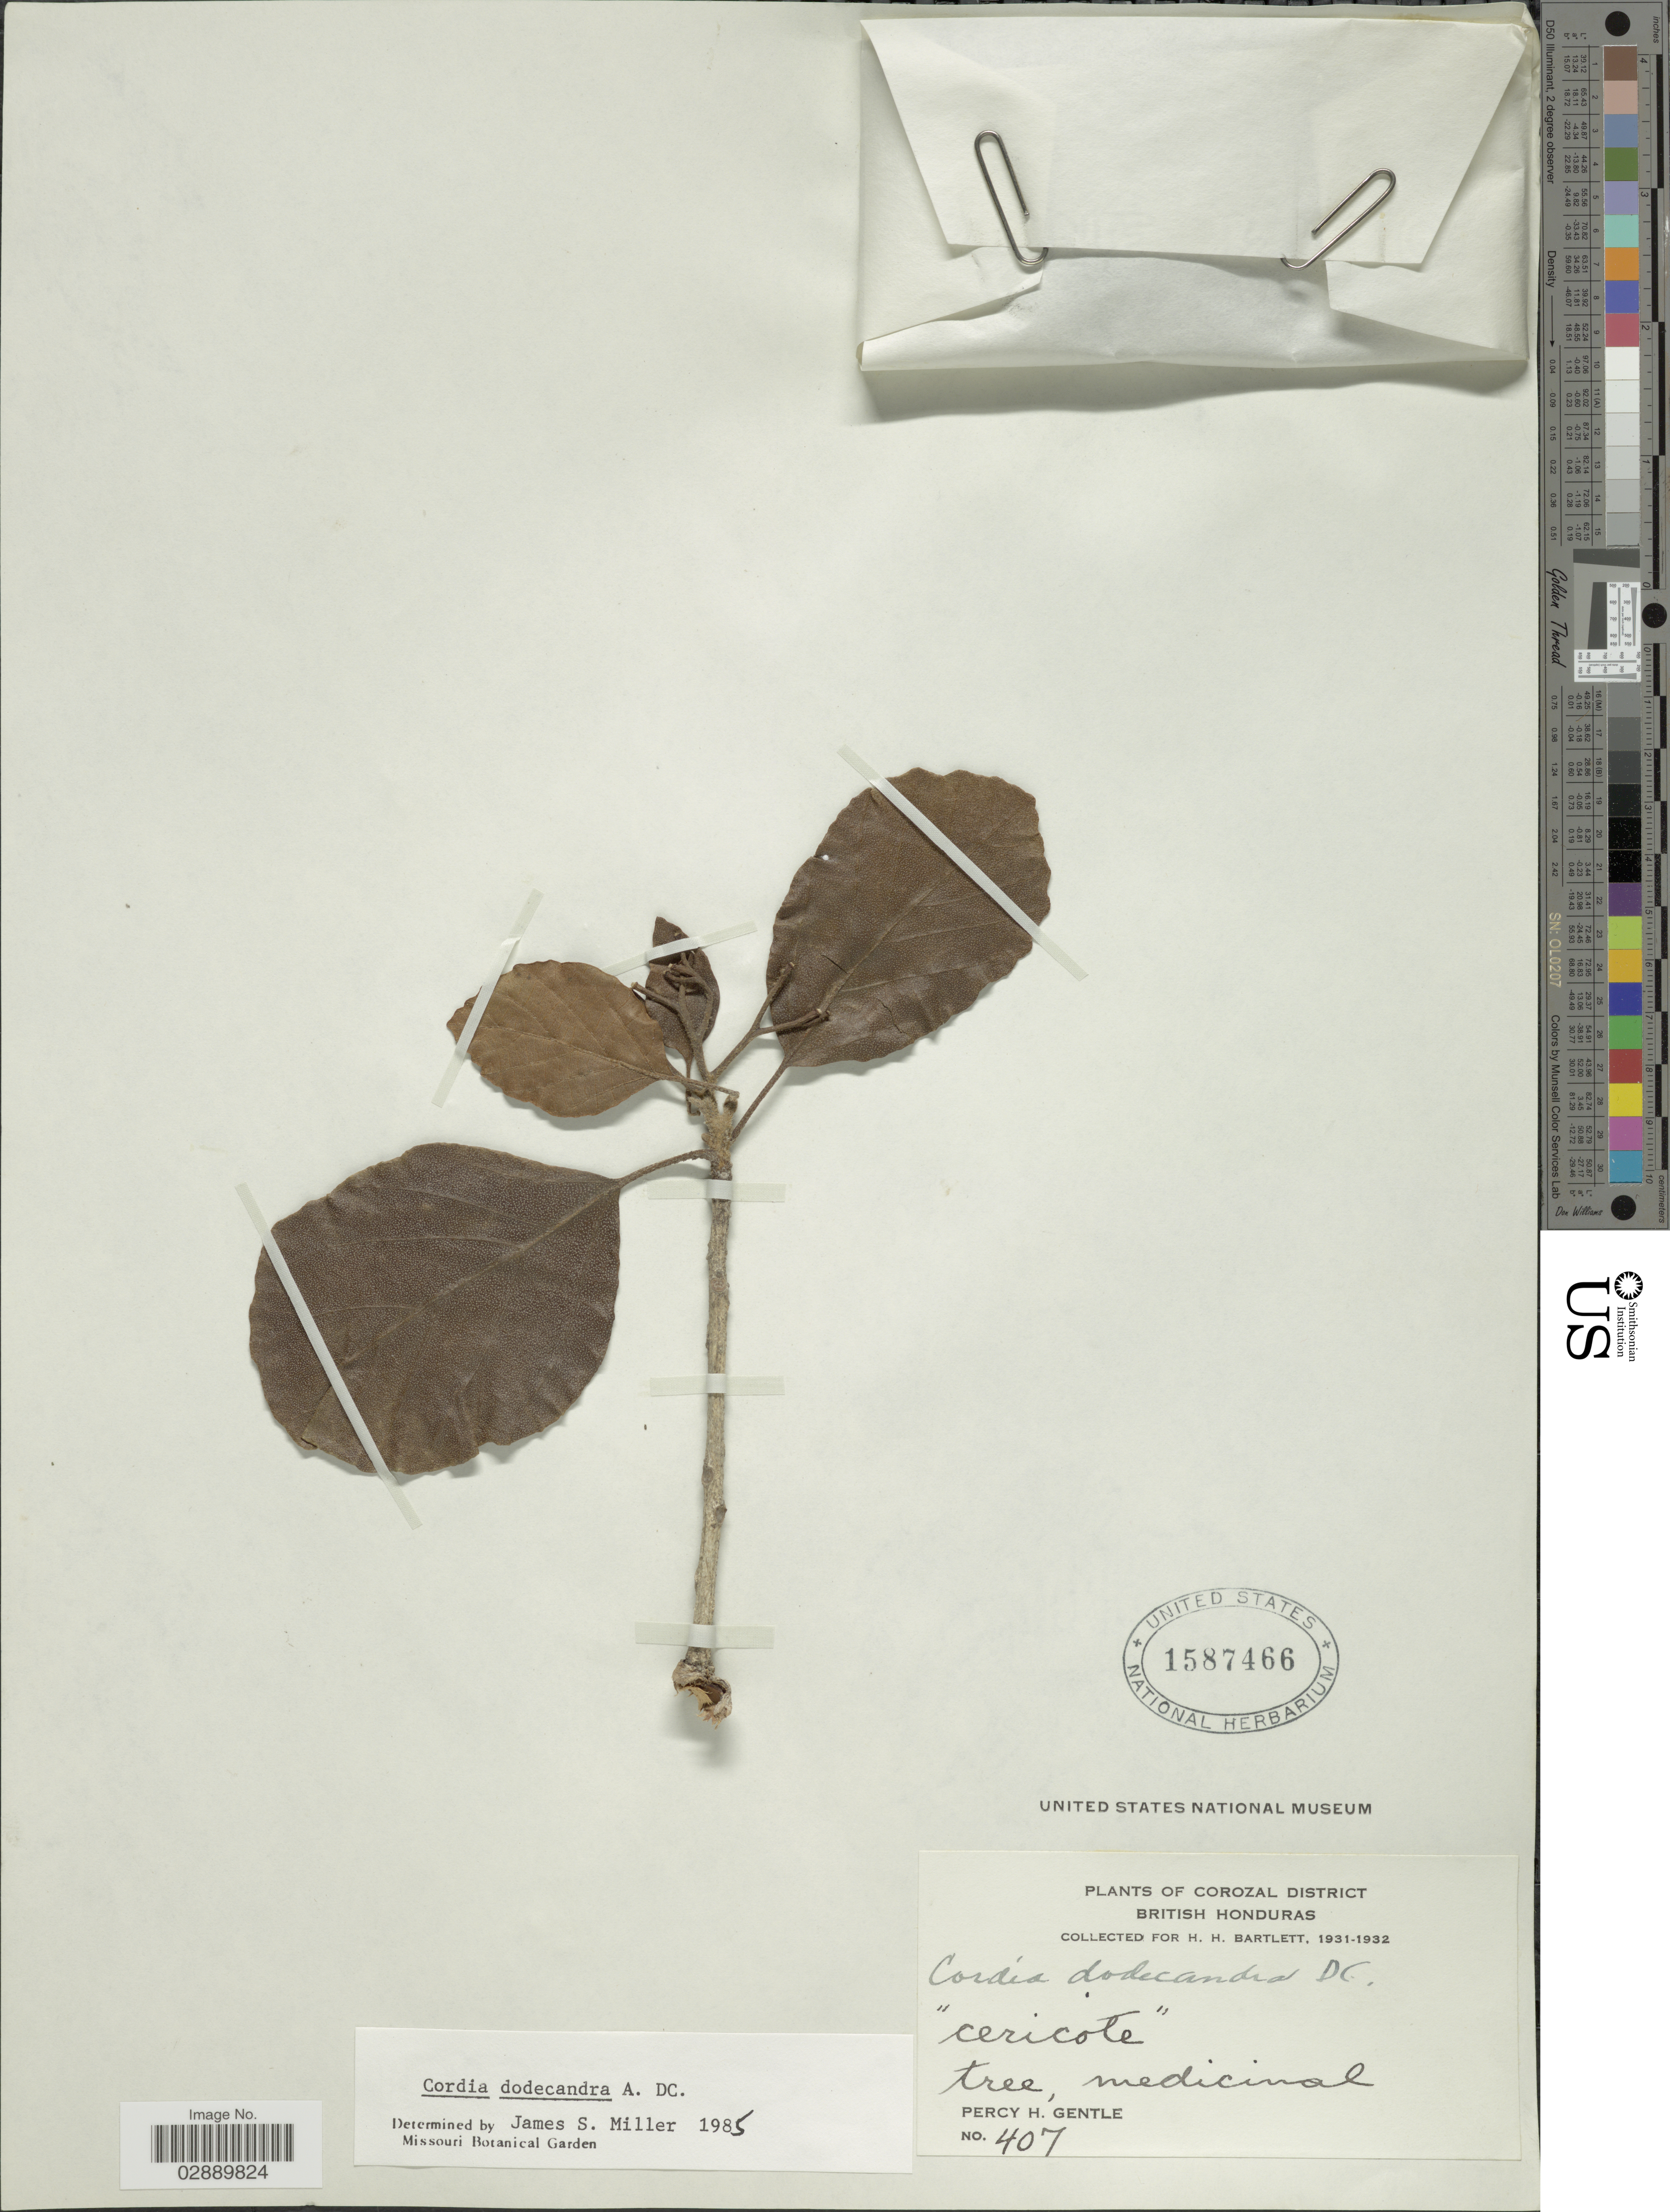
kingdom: Plantae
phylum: Tracheophyta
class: Magnoliopsida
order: Boraginales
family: Cordiaceae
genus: Cordia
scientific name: Cordia dodecandra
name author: A. DC.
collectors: P. H. Gentle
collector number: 407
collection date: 1931/1932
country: Belize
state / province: Corozal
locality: Corozal District. British Honduras.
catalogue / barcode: US 1587466